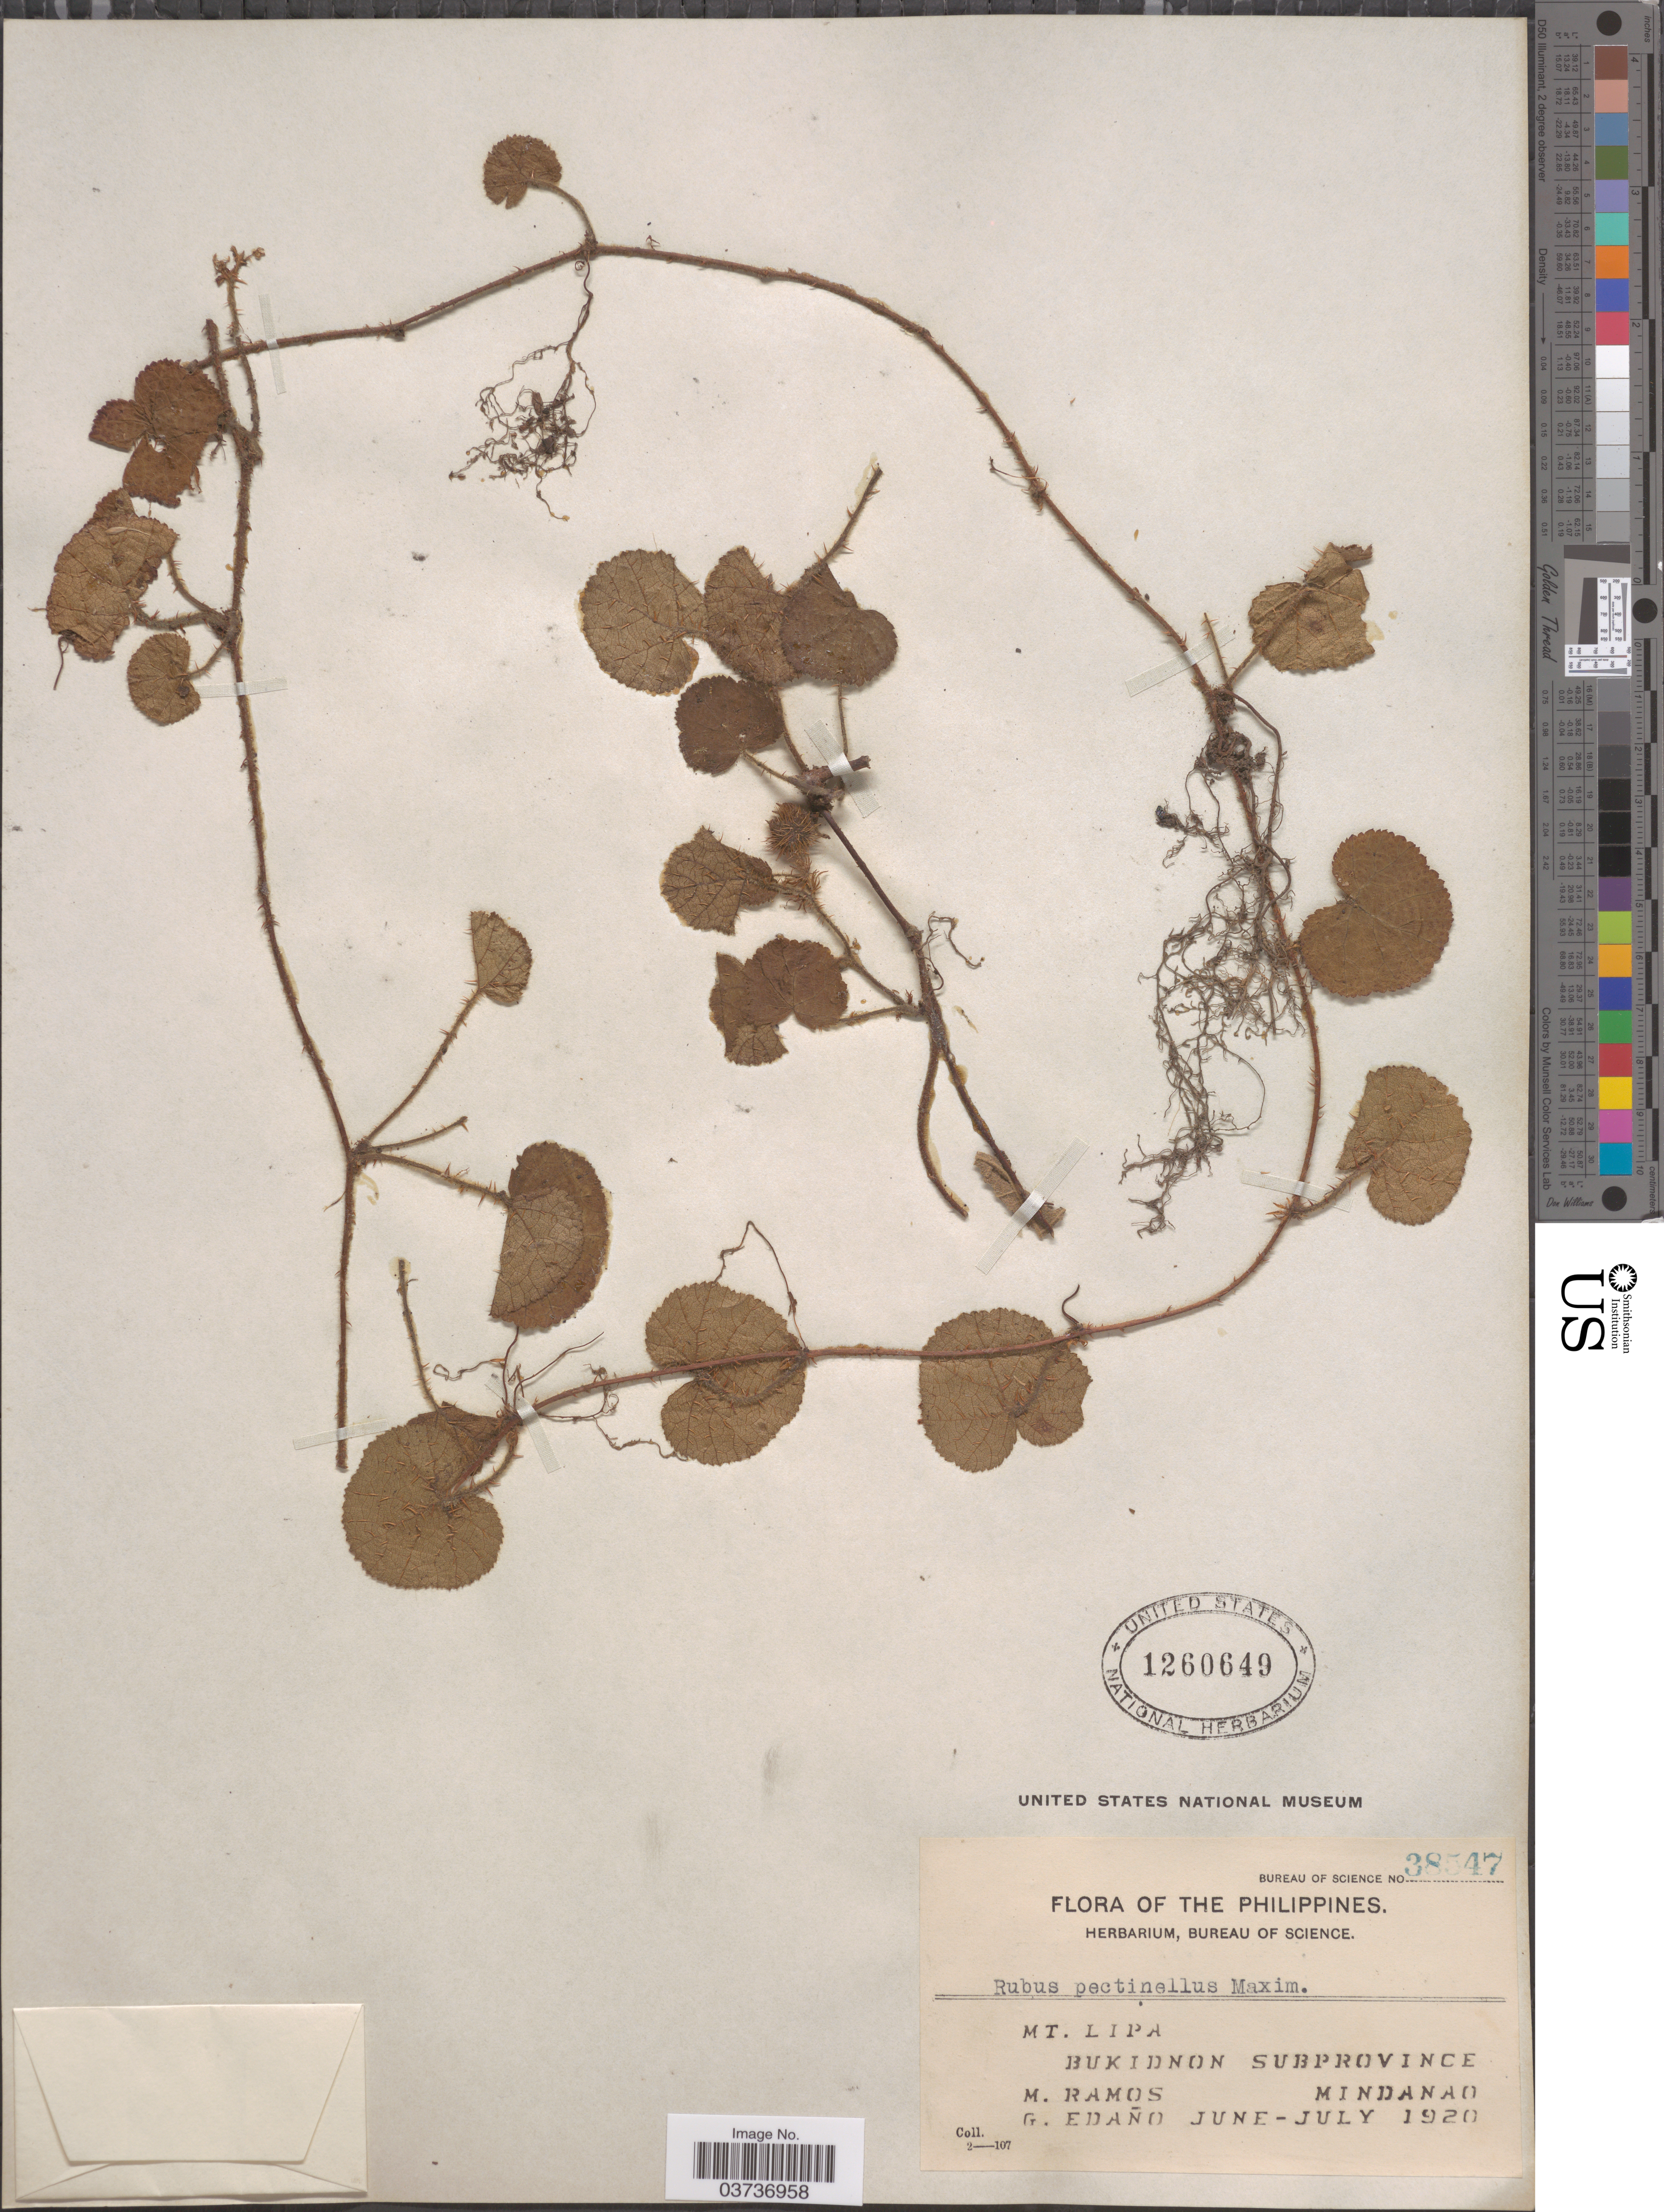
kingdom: Plantae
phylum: Tracheophyta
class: Magnoliopsida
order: Rosales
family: Rosaceae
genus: Rubus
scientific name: Rubus pectinellus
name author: Maxim.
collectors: M. Ramos & G. Edaño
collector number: Bureau of Science 38547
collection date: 1920-06/1920-07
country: Philippines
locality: Mt. Lipa. Bukidnon Subprovince. Mindanao.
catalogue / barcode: US 1260649